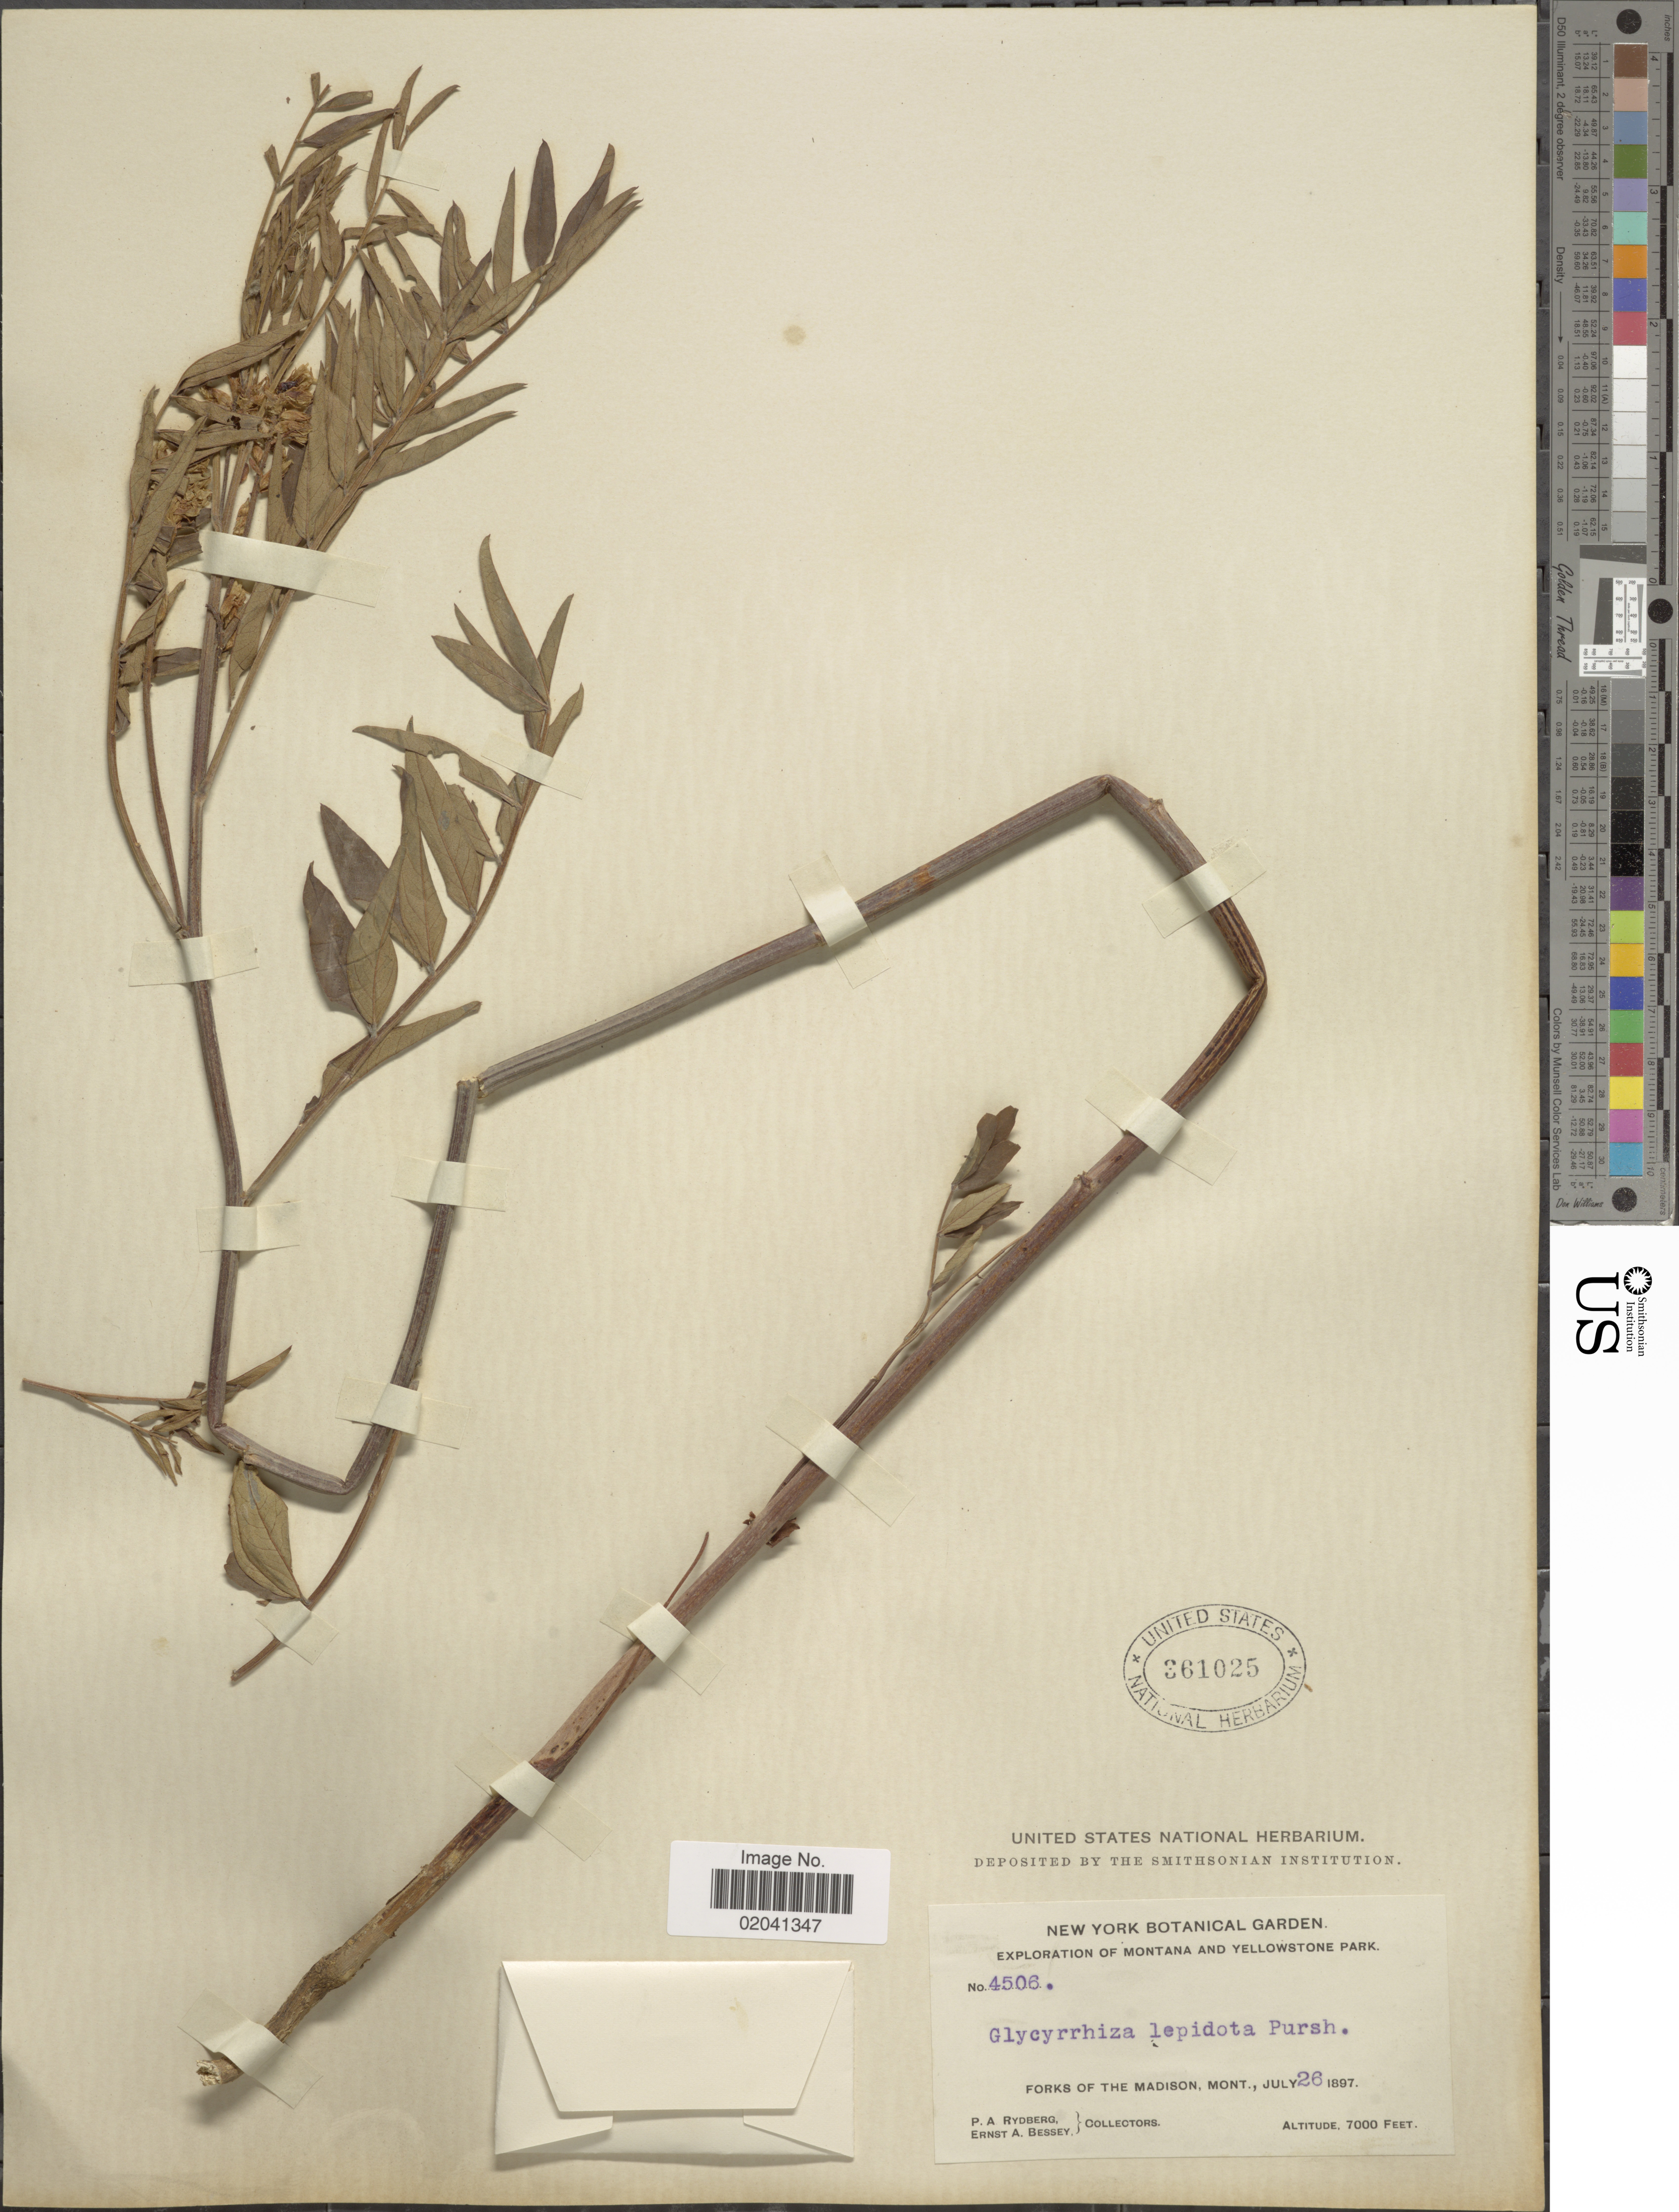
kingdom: Plantae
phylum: Tracheophyta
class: Magnoliopsida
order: Fabales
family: Fabaceae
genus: Glycyrrhiza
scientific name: Glycyrrhiza lepidota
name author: Pursh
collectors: P. A. Rydberg & E. A. Bessey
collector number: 4506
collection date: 1897-07-26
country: United States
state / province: Montana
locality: Yellowstone Park. Forks of the Madison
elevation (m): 2134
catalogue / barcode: US 361025